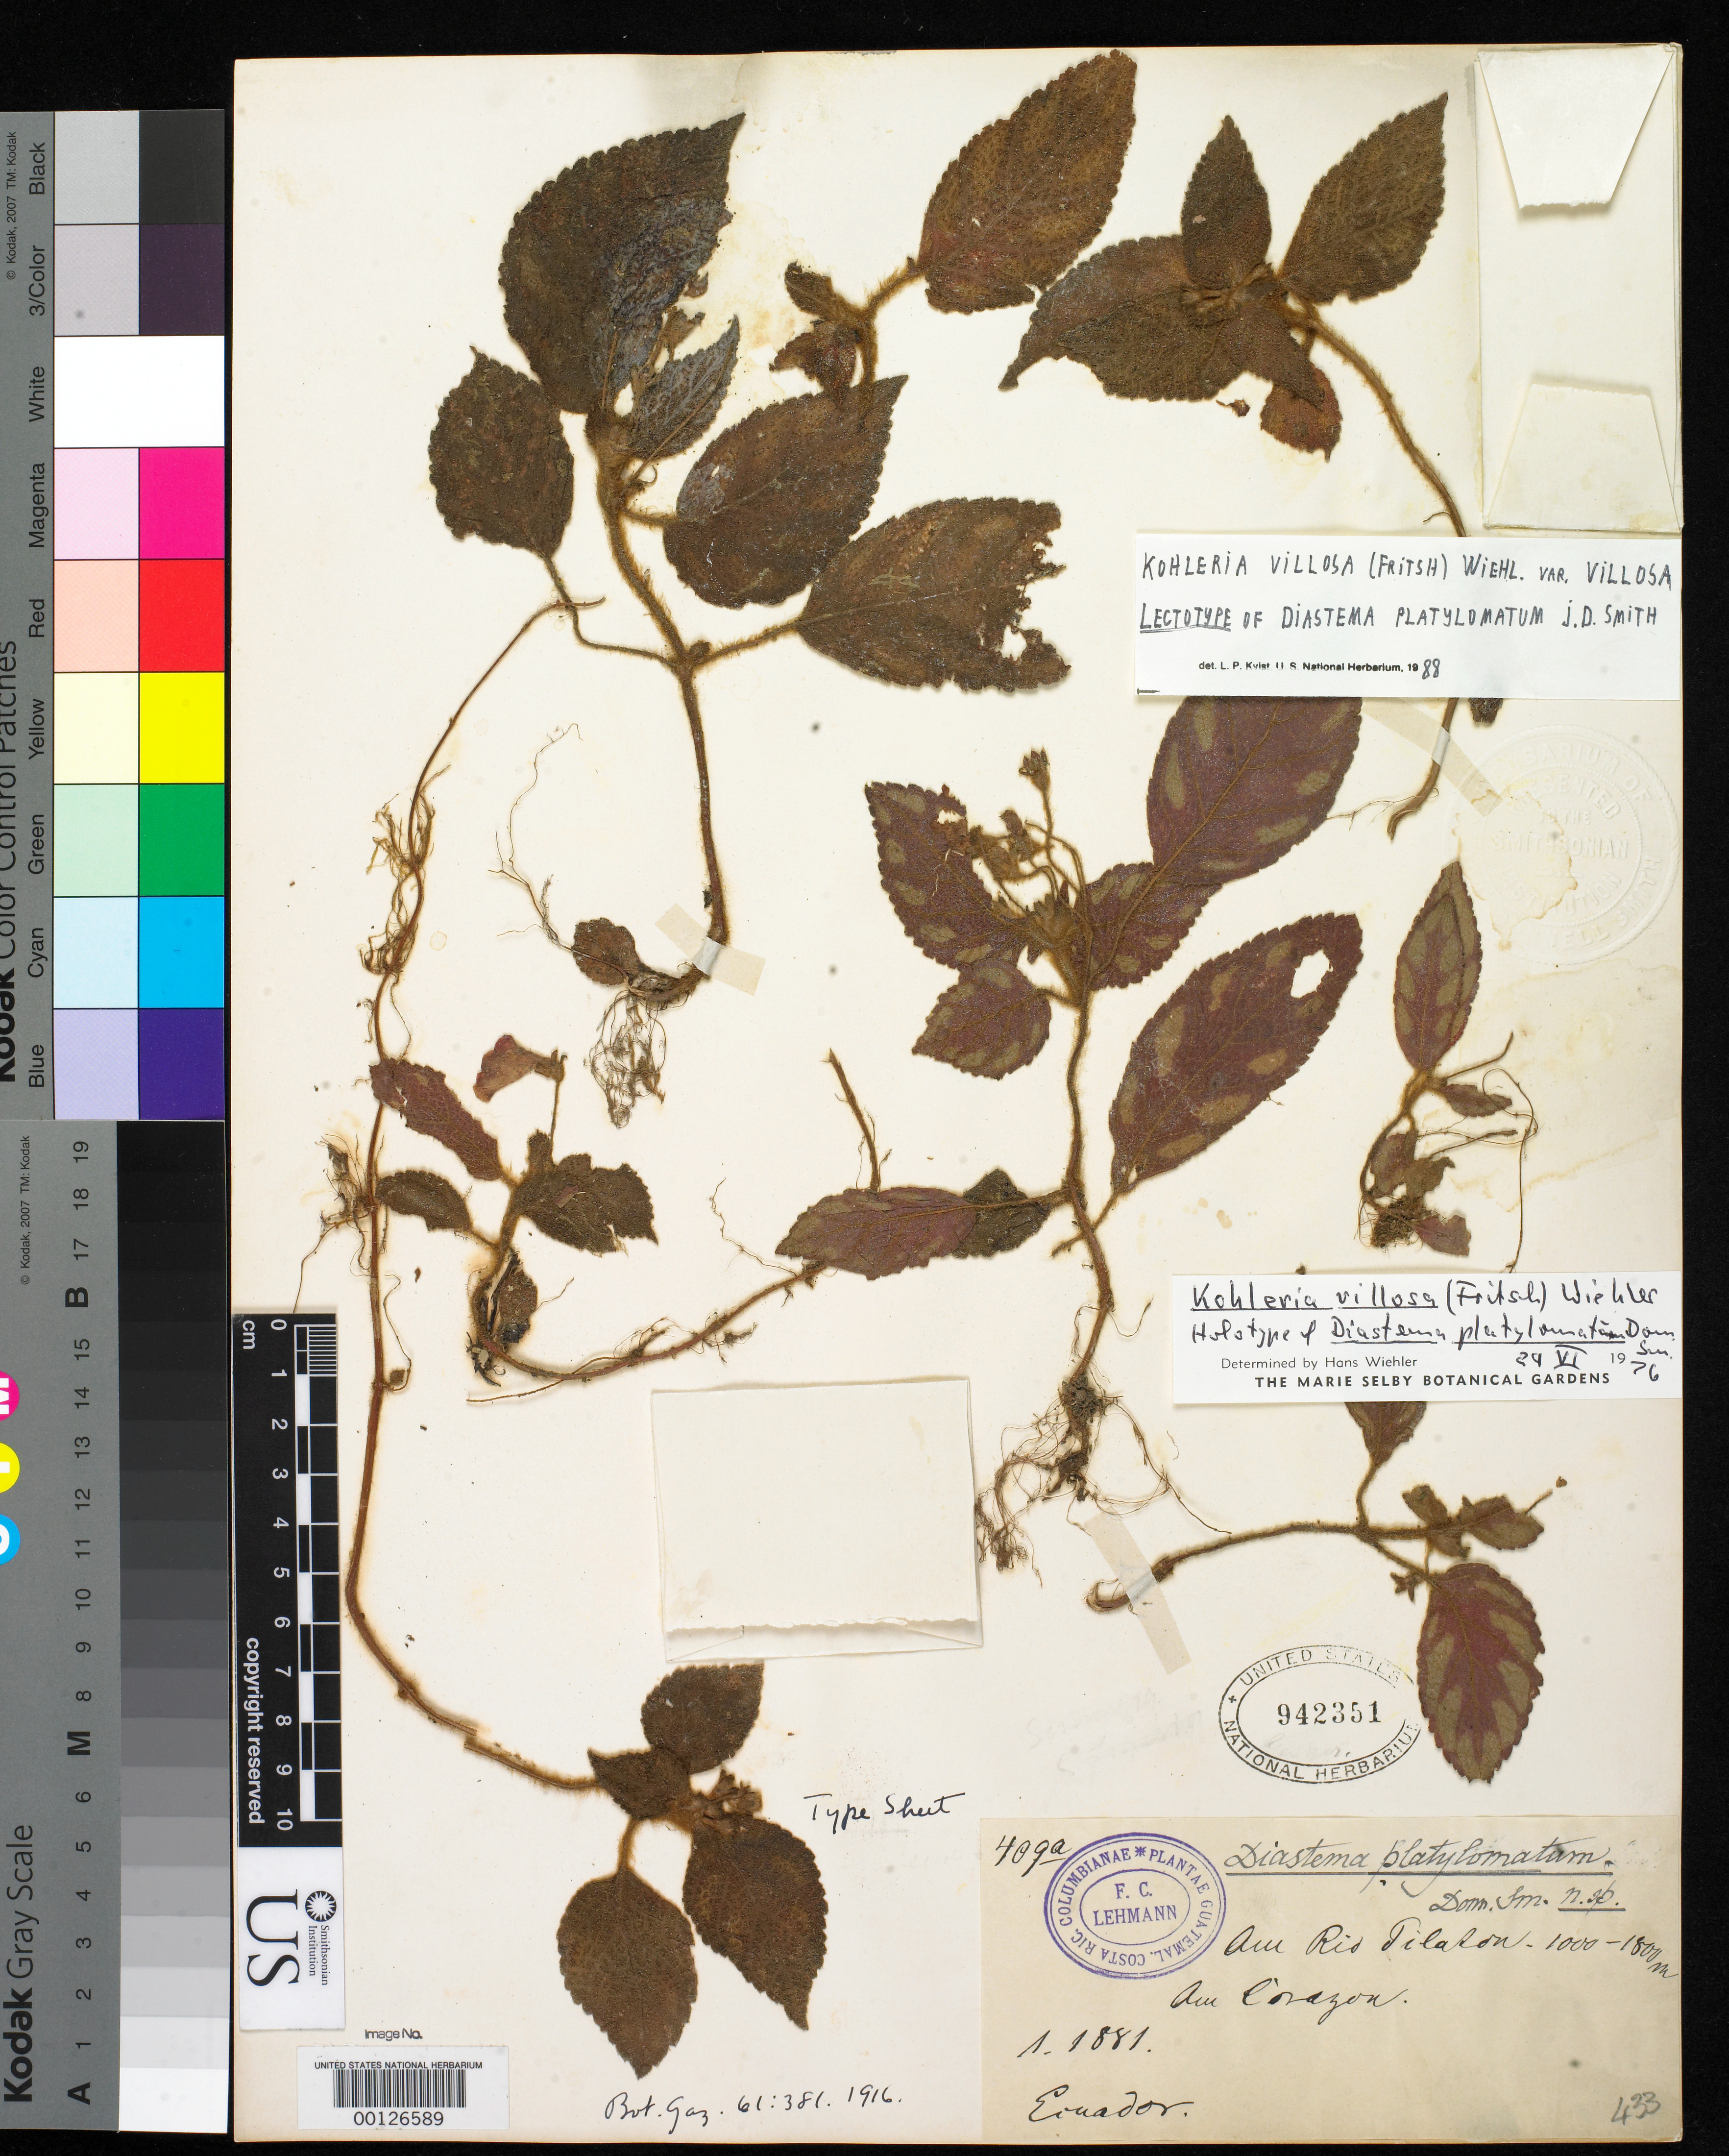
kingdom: Plantae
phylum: Tracheophyta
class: Magnoliopsida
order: Lamiales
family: Gesneriaceae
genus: Diastema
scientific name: Diastema platylomatum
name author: Donn. Sm.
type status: Syntype; Lectotype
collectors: F. C. Lehmann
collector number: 409 a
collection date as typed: Jan 1881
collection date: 1881-01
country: Ecuador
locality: Corazon, Rio Pilaton.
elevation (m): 1000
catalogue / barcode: US 942351